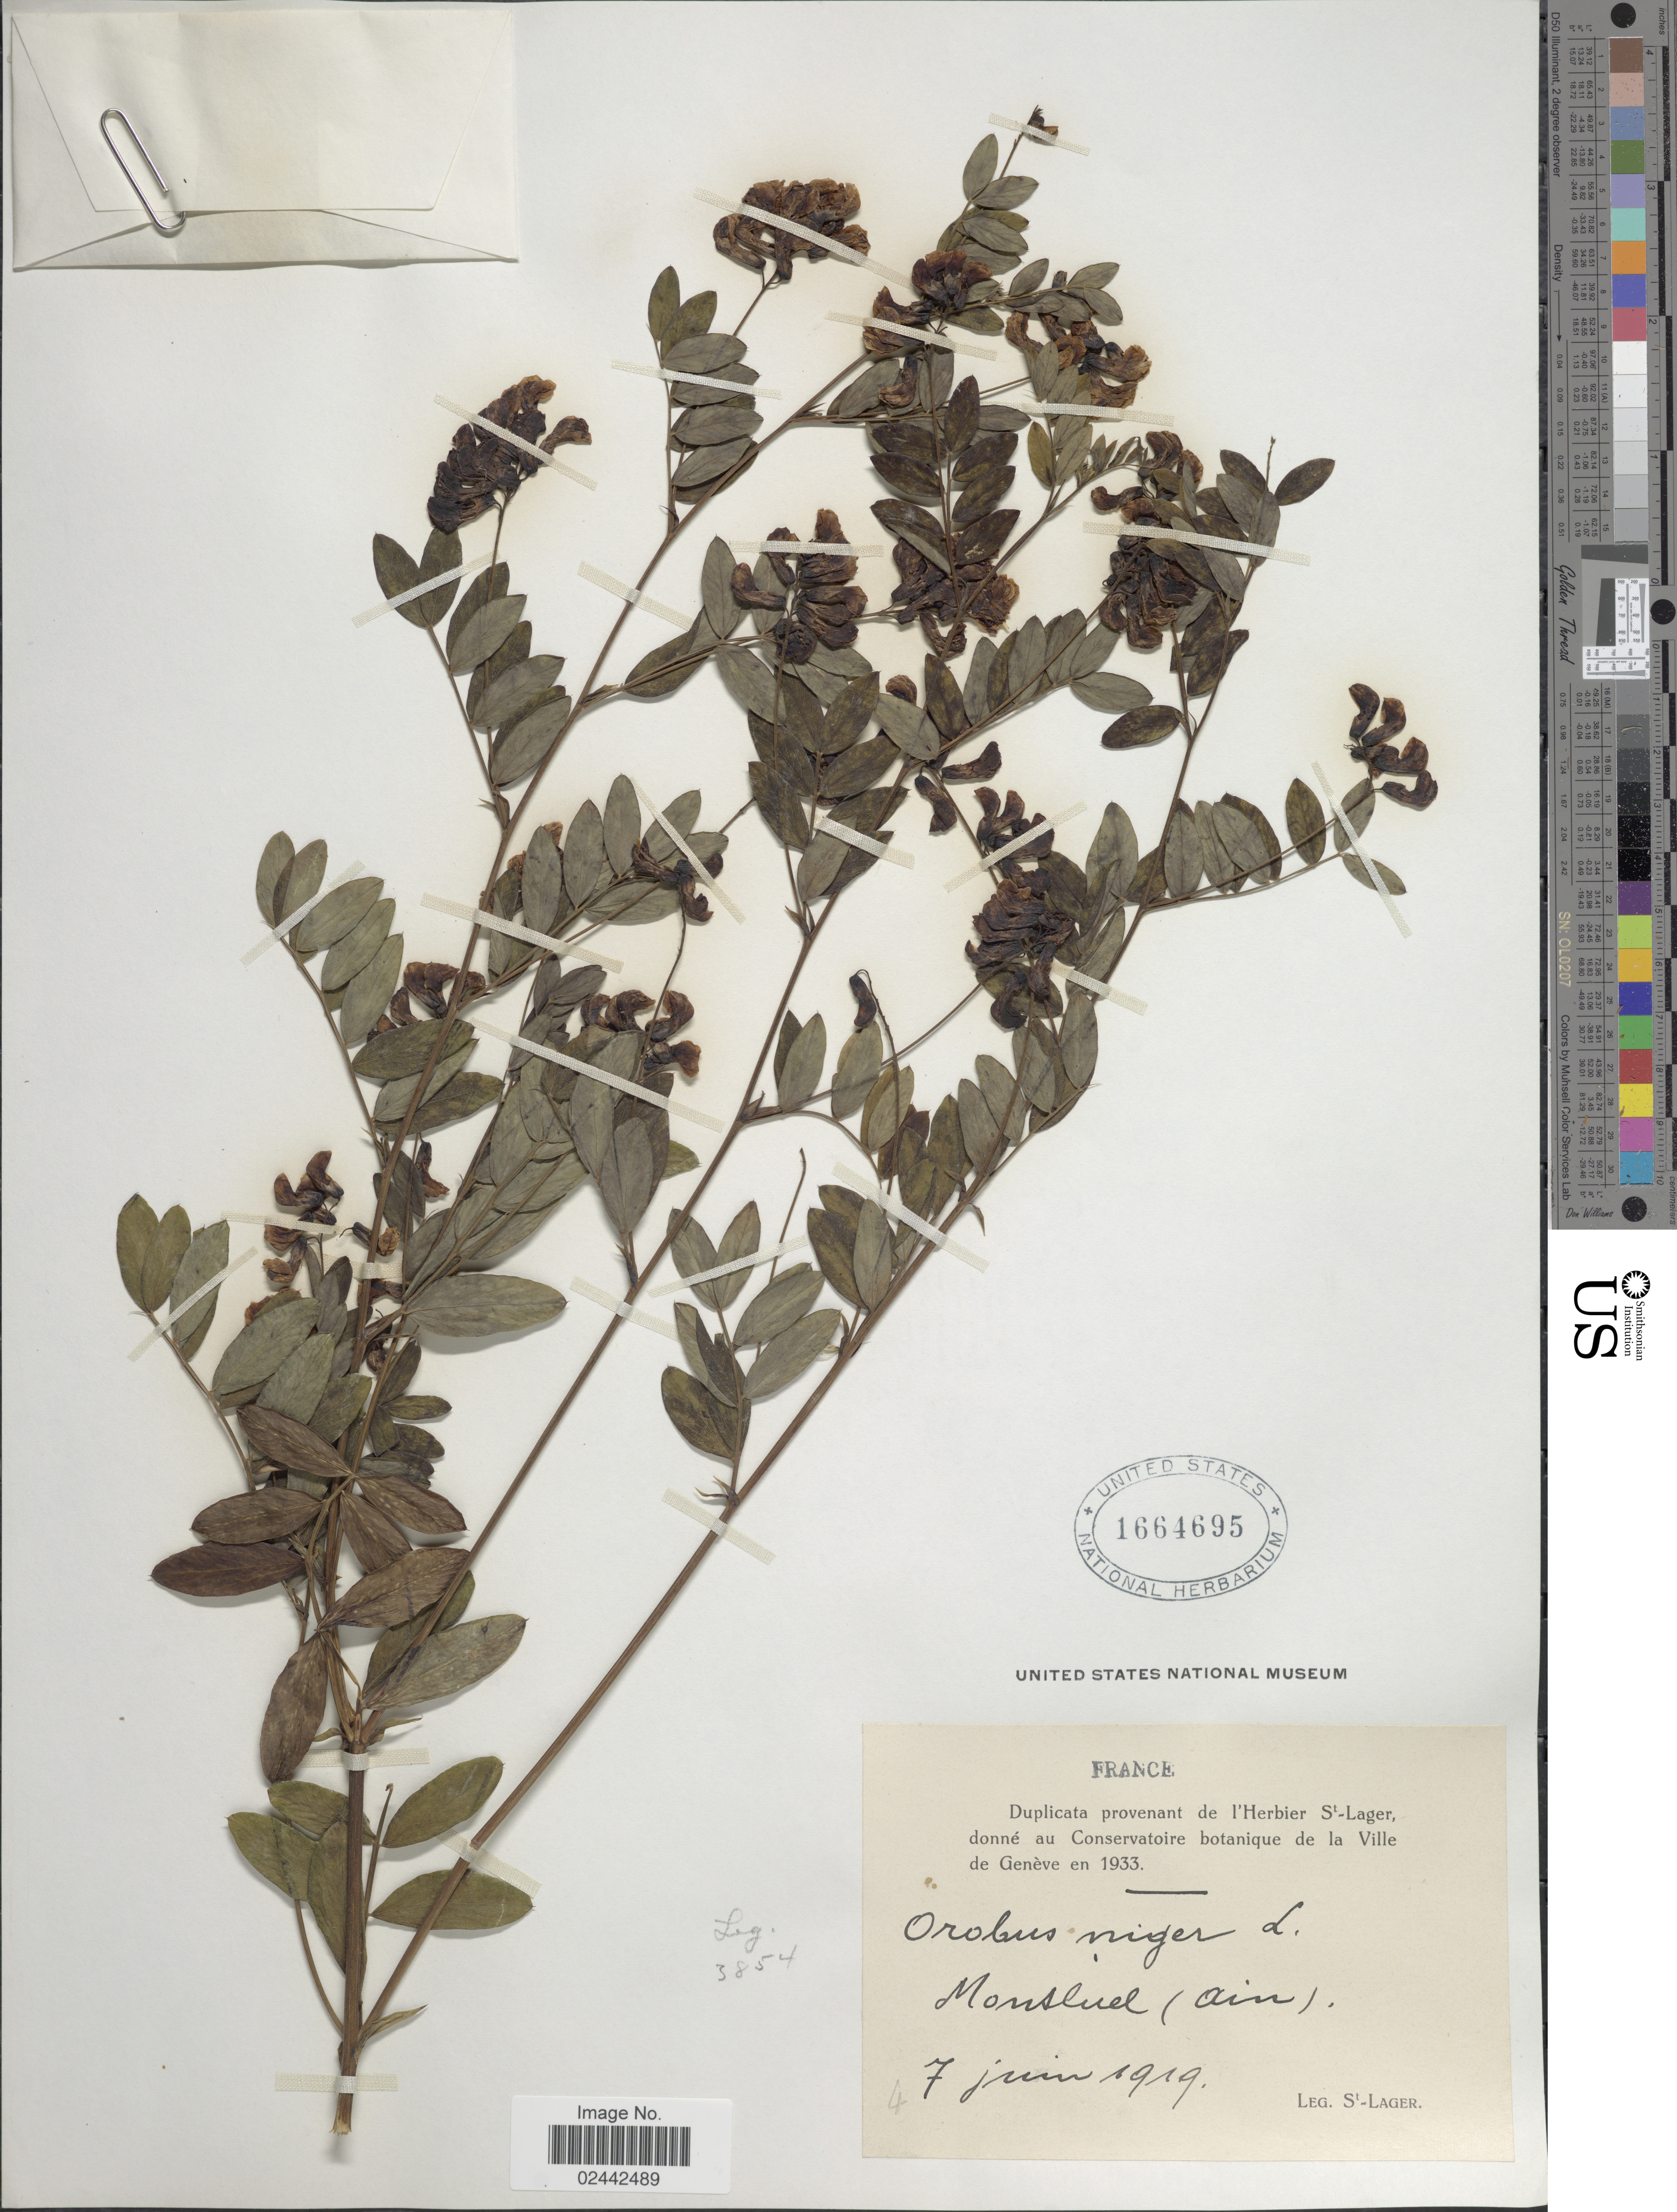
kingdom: Plantae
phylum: Tracheophyta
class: Magnoliopsida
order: Fabales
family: Fabaceae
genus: Lathyrus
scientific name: Lathyrus niger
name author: (L.) Bernh.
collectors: -. St. Lager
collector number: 3854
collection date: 1919-06-07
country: France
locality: France. Montseul (Ain).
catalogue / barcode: US 164695